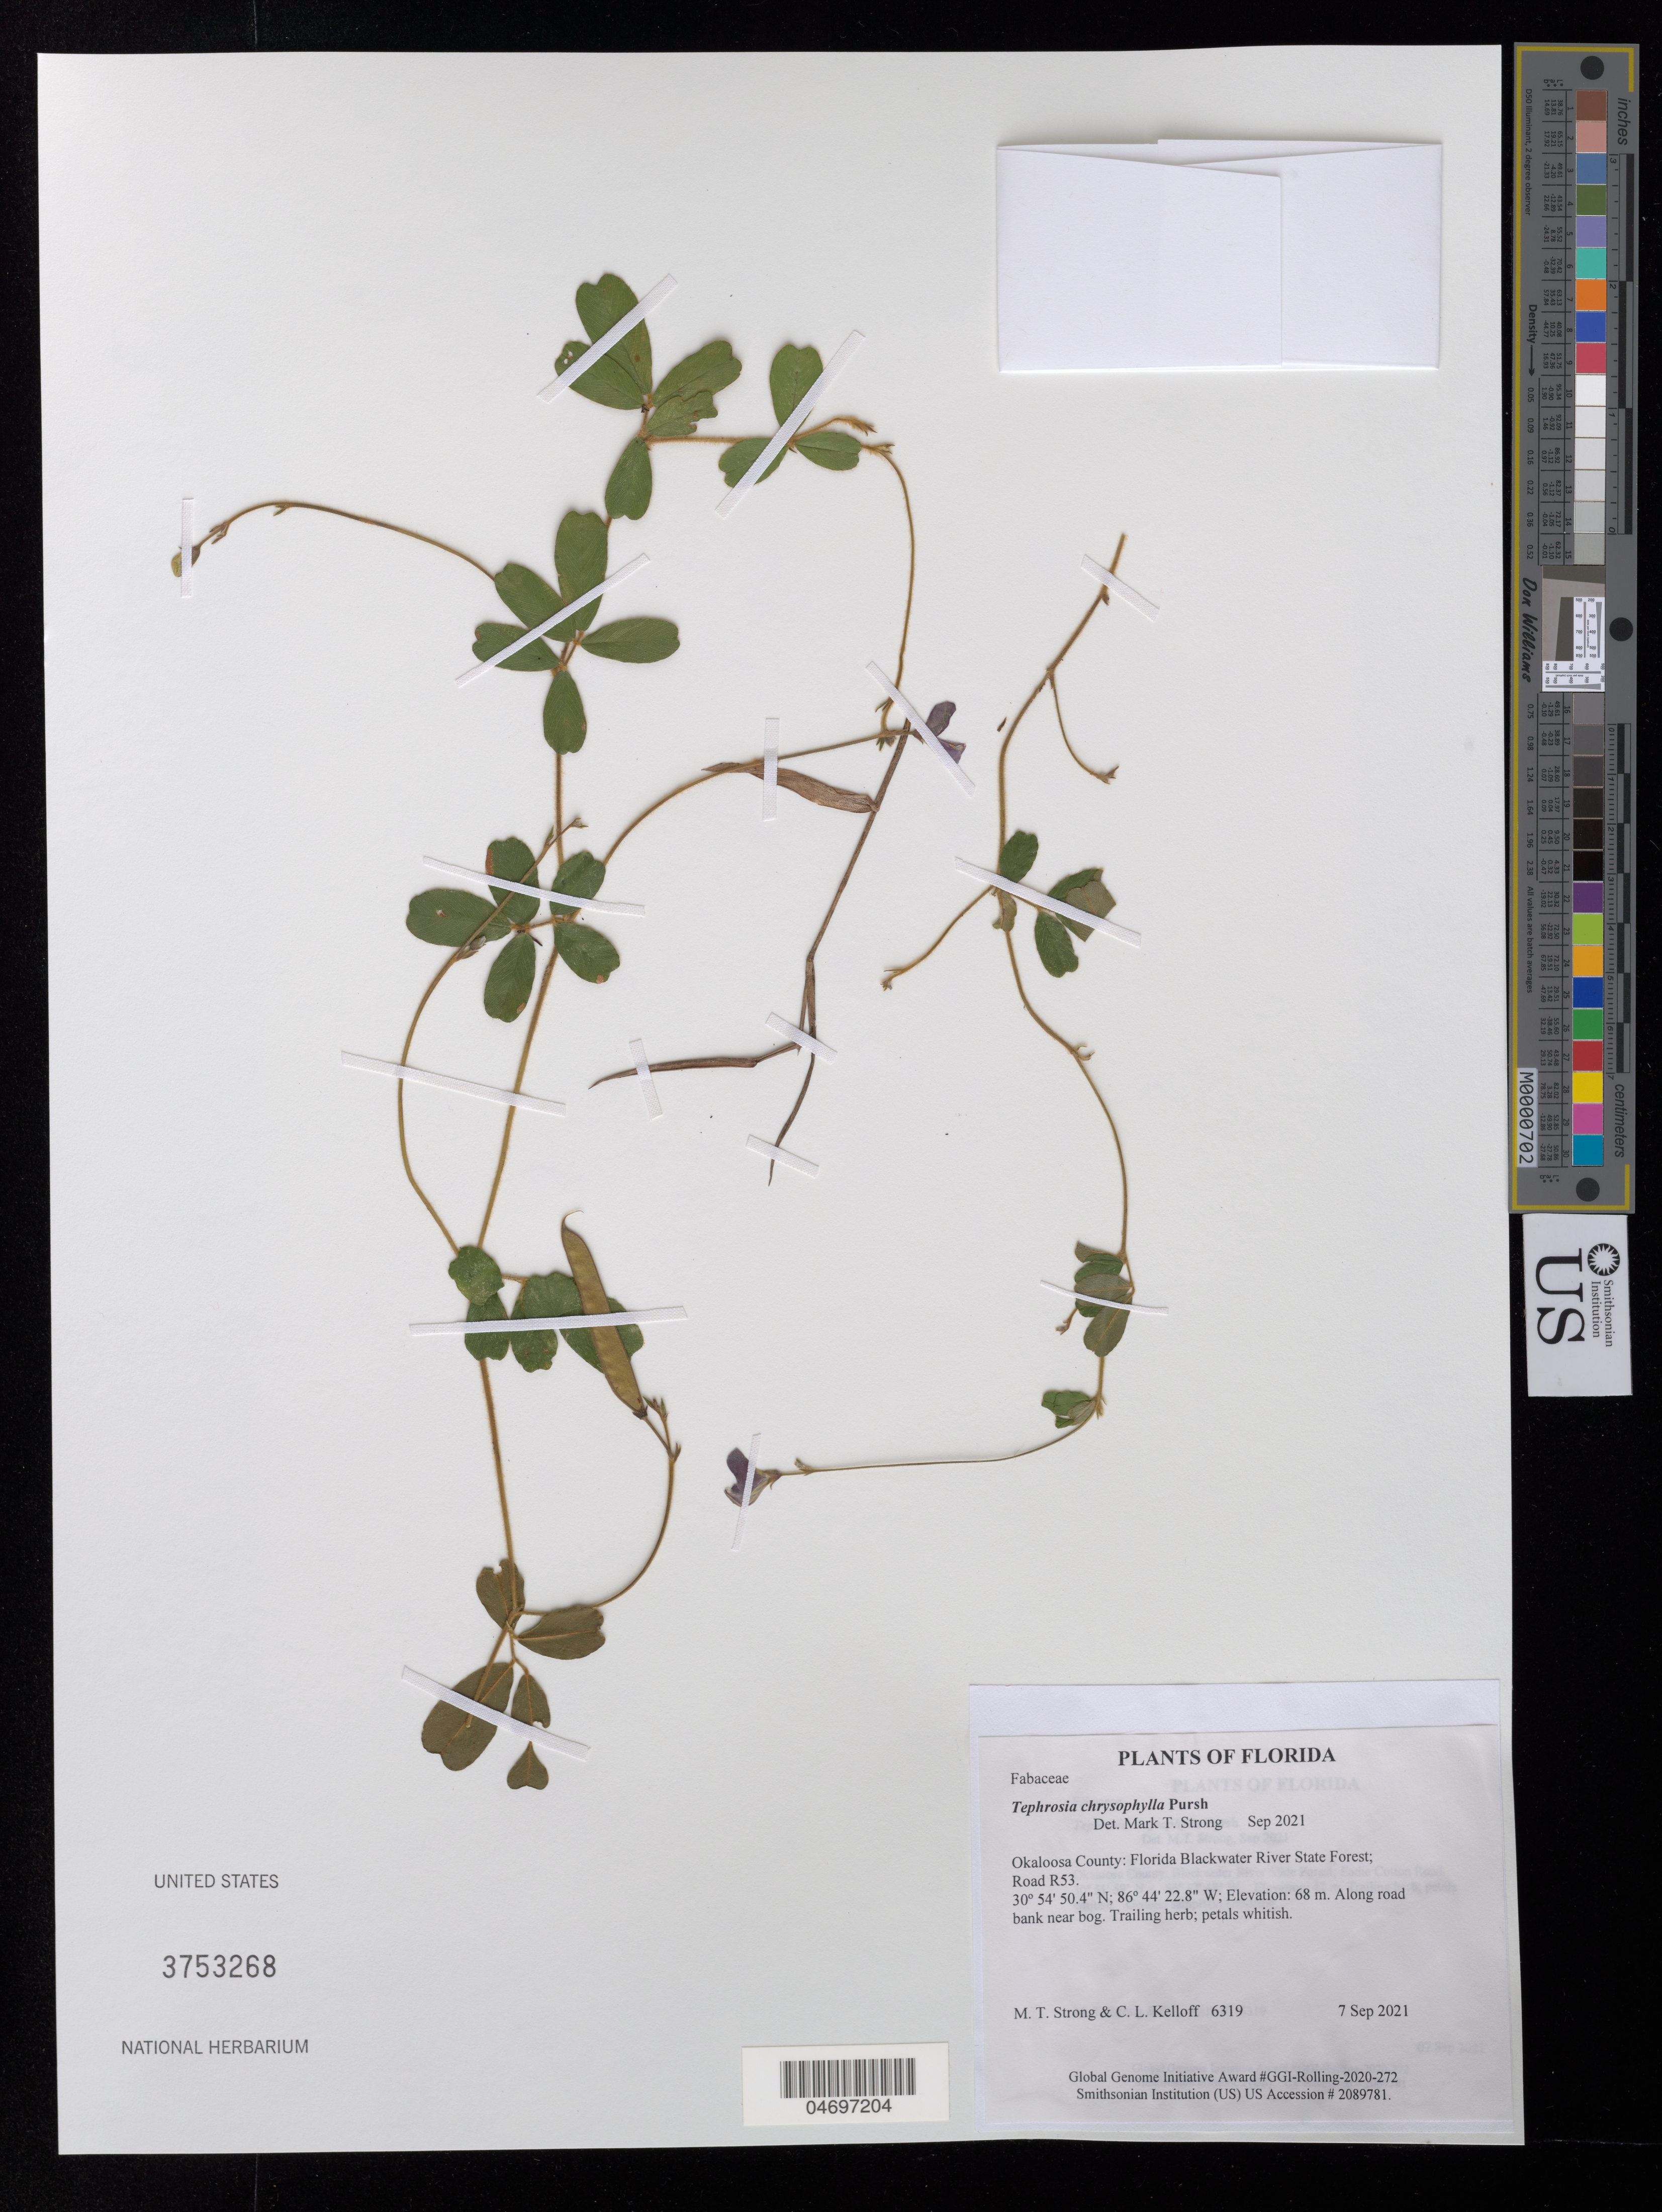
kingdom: Plantae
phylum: Tracheophyta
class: Magnoliopsida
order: Fabales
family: Fabaceae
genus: Tephrosia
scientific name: Tephrosia chrysophylla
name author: Pursh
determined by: Strong, Mark T.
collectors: M. T. Strong & C. L. Kelloff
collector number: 6319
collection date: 2021-09-07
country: United States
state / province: Florida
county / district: Okaloosa County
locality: Florida Blackwater River State Forest; Road R53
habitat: Along road bank near bog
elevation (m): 68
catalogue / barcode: US 3753268